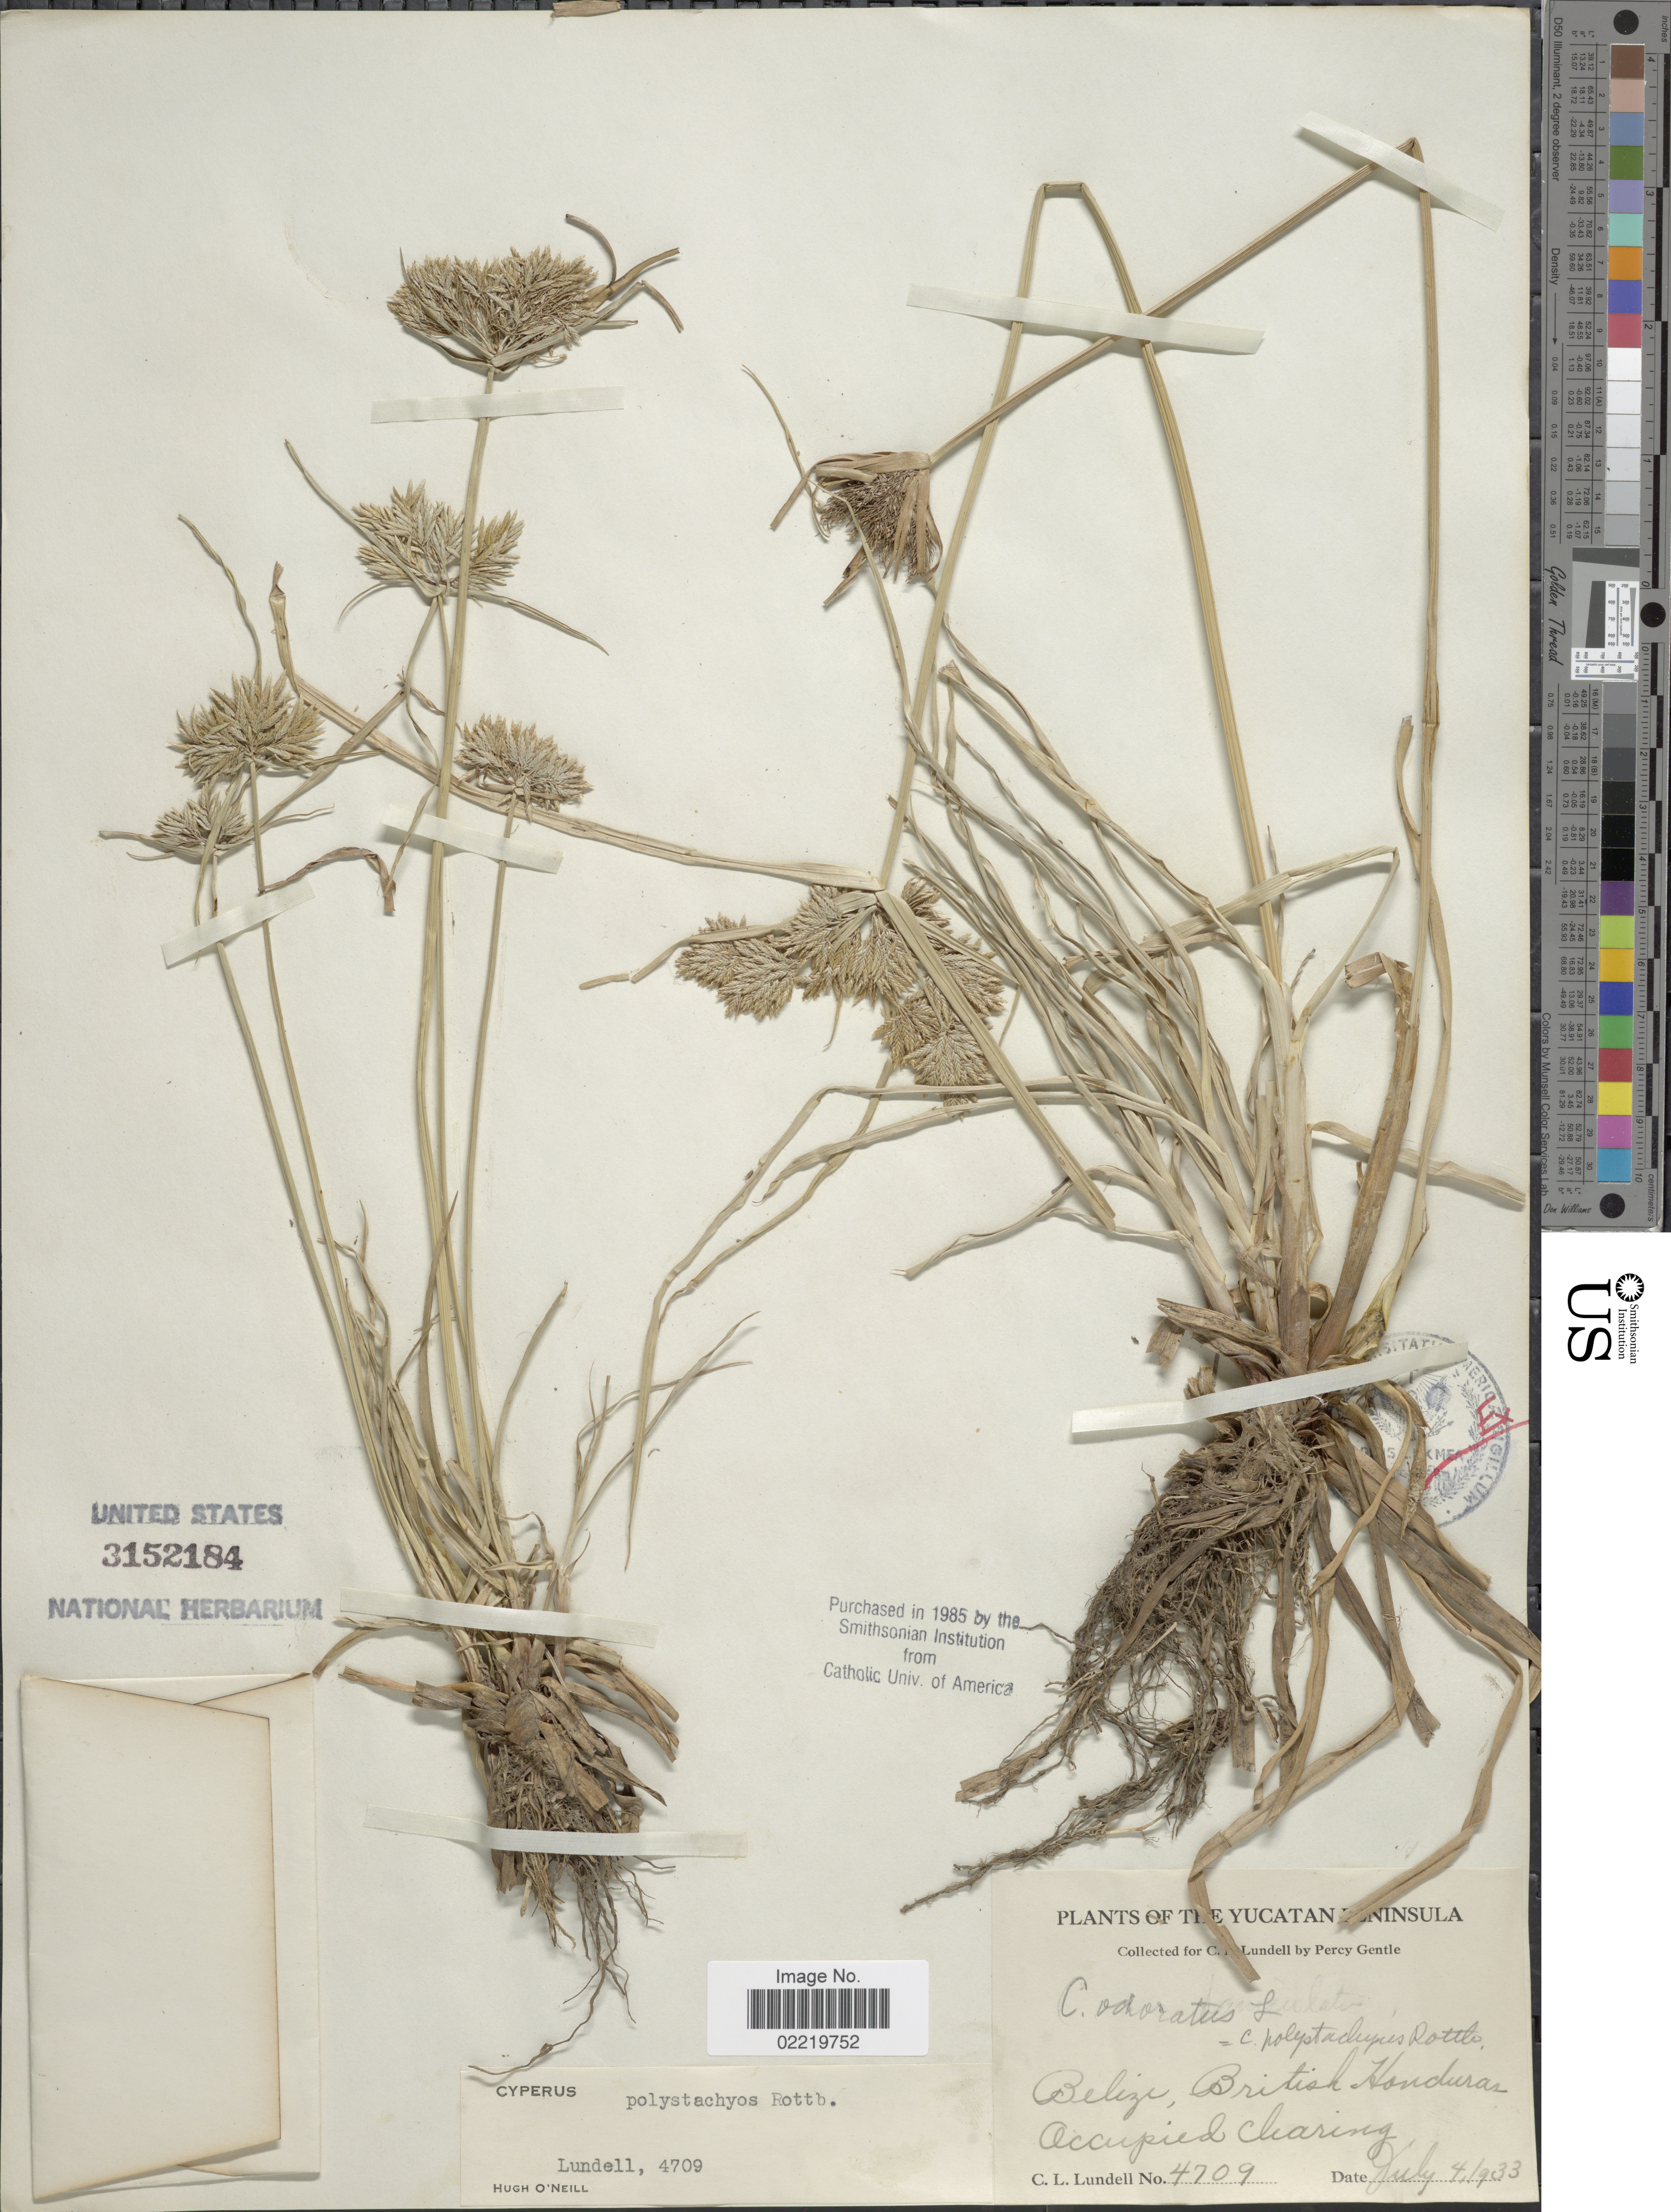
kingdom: Plantae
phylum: Tracheophyta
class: Liliopsida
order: Poales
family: Cyperaceae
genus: Cyperus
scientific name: Cyperus polystachyos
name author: Rottb.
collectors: C. L. Lundell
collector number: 4709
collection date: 1933-07-04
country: Belize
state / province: Belize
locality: The Yucatan Peninsula, British Honduras occupied Clearing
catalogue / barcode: US 3152184